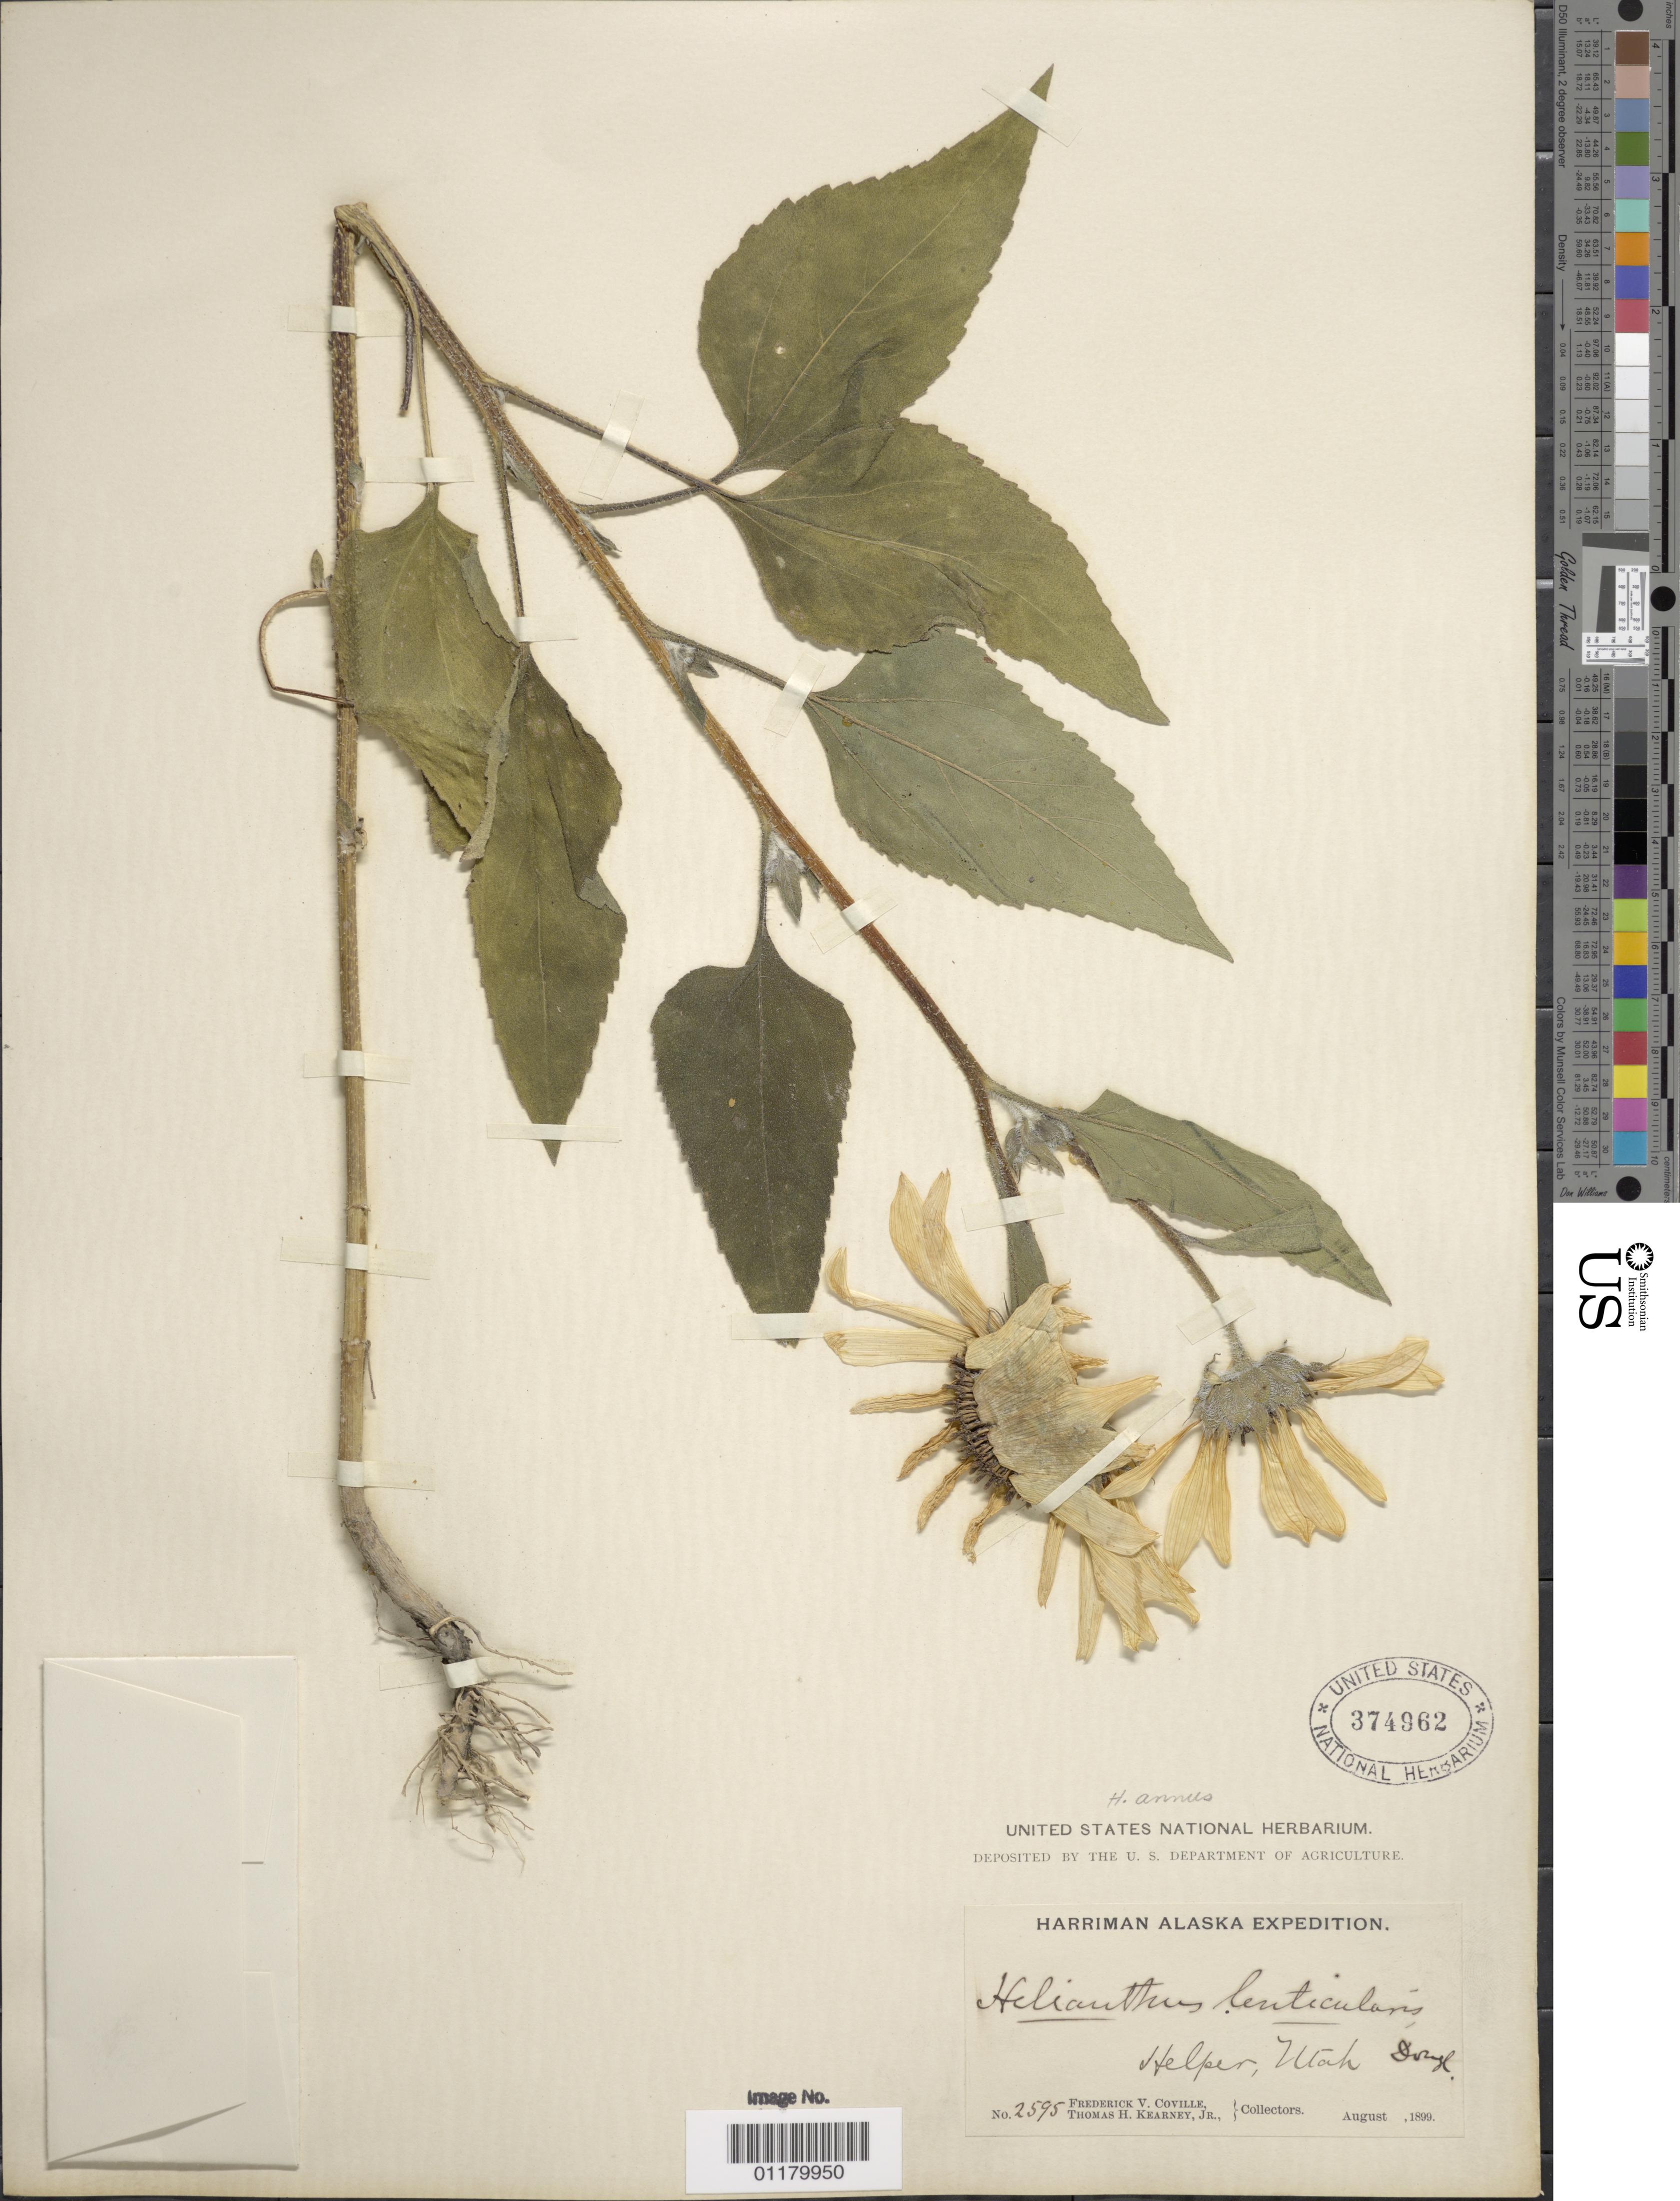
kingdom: Plantae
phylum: Tracheophyta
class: Magnoliopsida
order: Asterales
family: Asteraceae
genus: Helianthus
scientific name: Helianthus lenticularis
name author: Douglas ex Lindl.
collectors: F. V. Coville, T. H. Kearney & T. H. Kearney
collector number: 2595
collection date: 1899-08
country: United States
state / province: Utah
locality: Helper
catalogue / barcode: US 374962